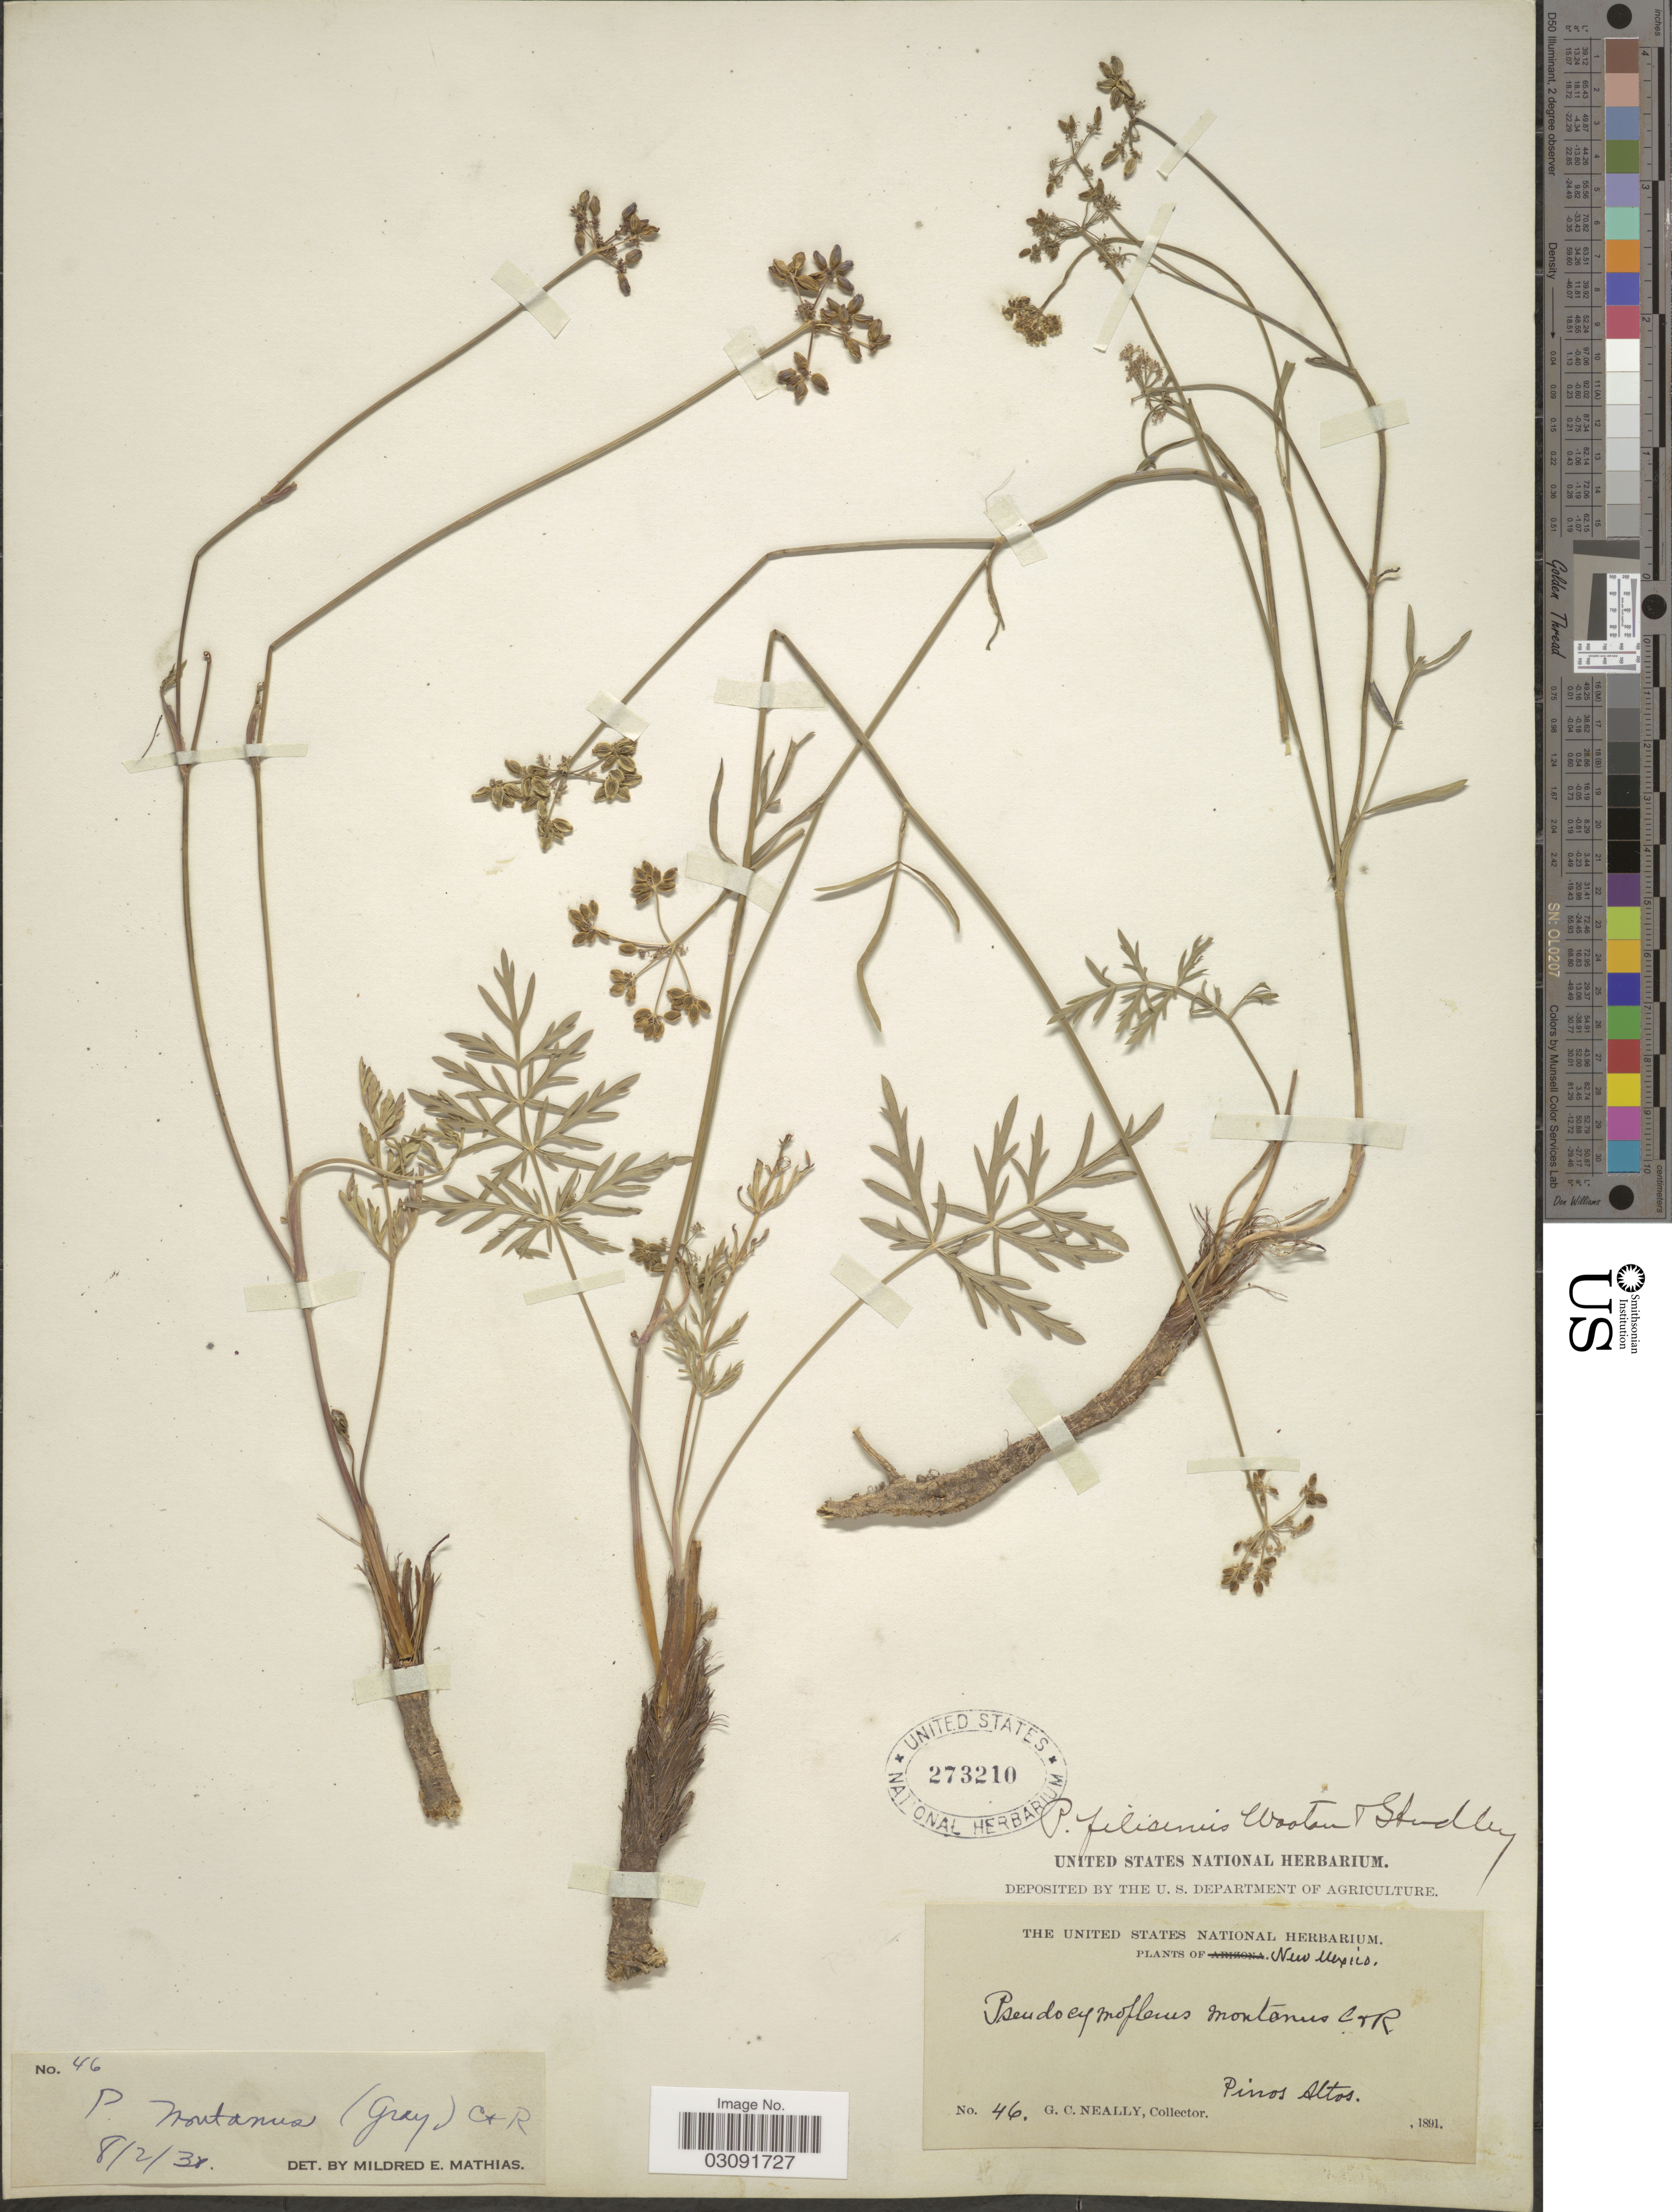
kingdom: Plantae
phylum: Tracheophyta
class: Magnoliopsida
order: Apiales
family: Apiaceae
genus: Pseudocymopterus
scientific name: Pseudocymopterus montanus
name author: (A. Gray) J.M. Coult. & Rose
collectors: G. Neally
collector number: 46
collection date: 1891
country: United States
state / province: New Mexico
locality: Pinos Altos.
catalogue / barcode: US 273210